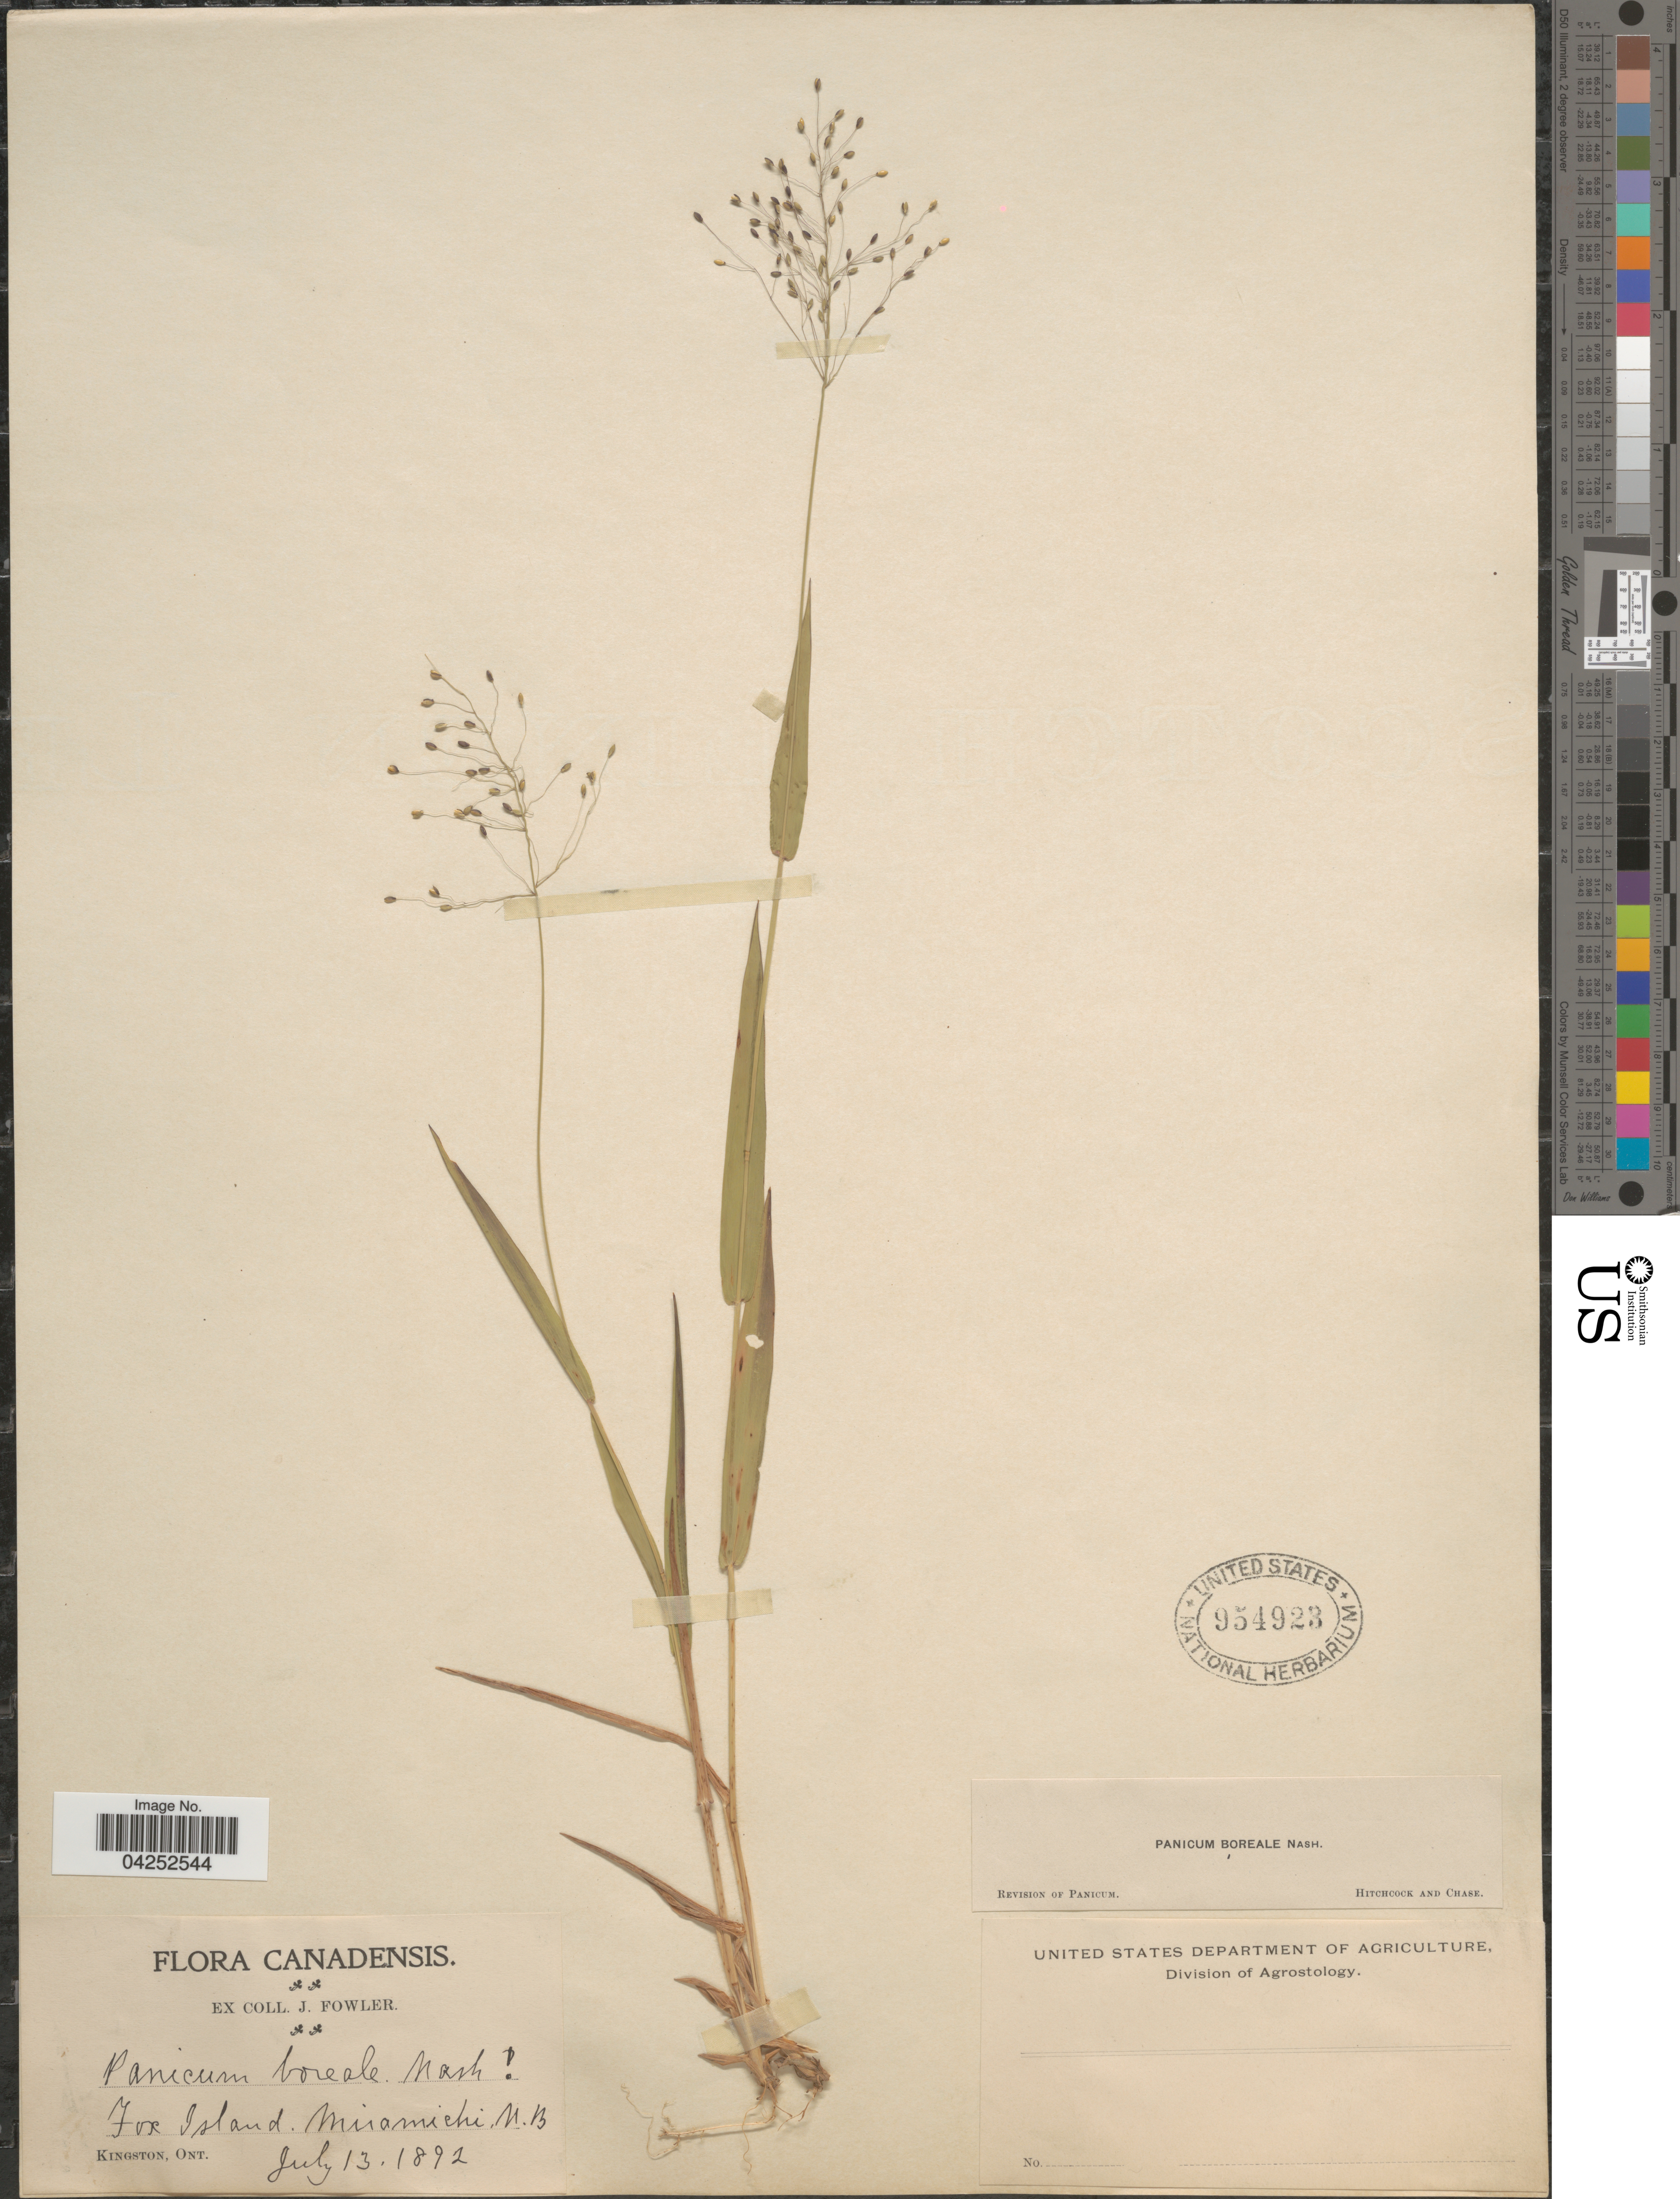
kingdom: Plantae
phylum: Tracheophyta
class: Liliopsida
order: Poales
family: Poaceae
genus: Dichanthelium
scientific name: Dichanthelium boreale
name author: (Nash) Freckmann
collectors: J. Fowler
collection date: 1892-07-13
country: Canada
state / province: New Brunswick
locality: For Island. Miramichi.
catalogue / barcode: US 954923